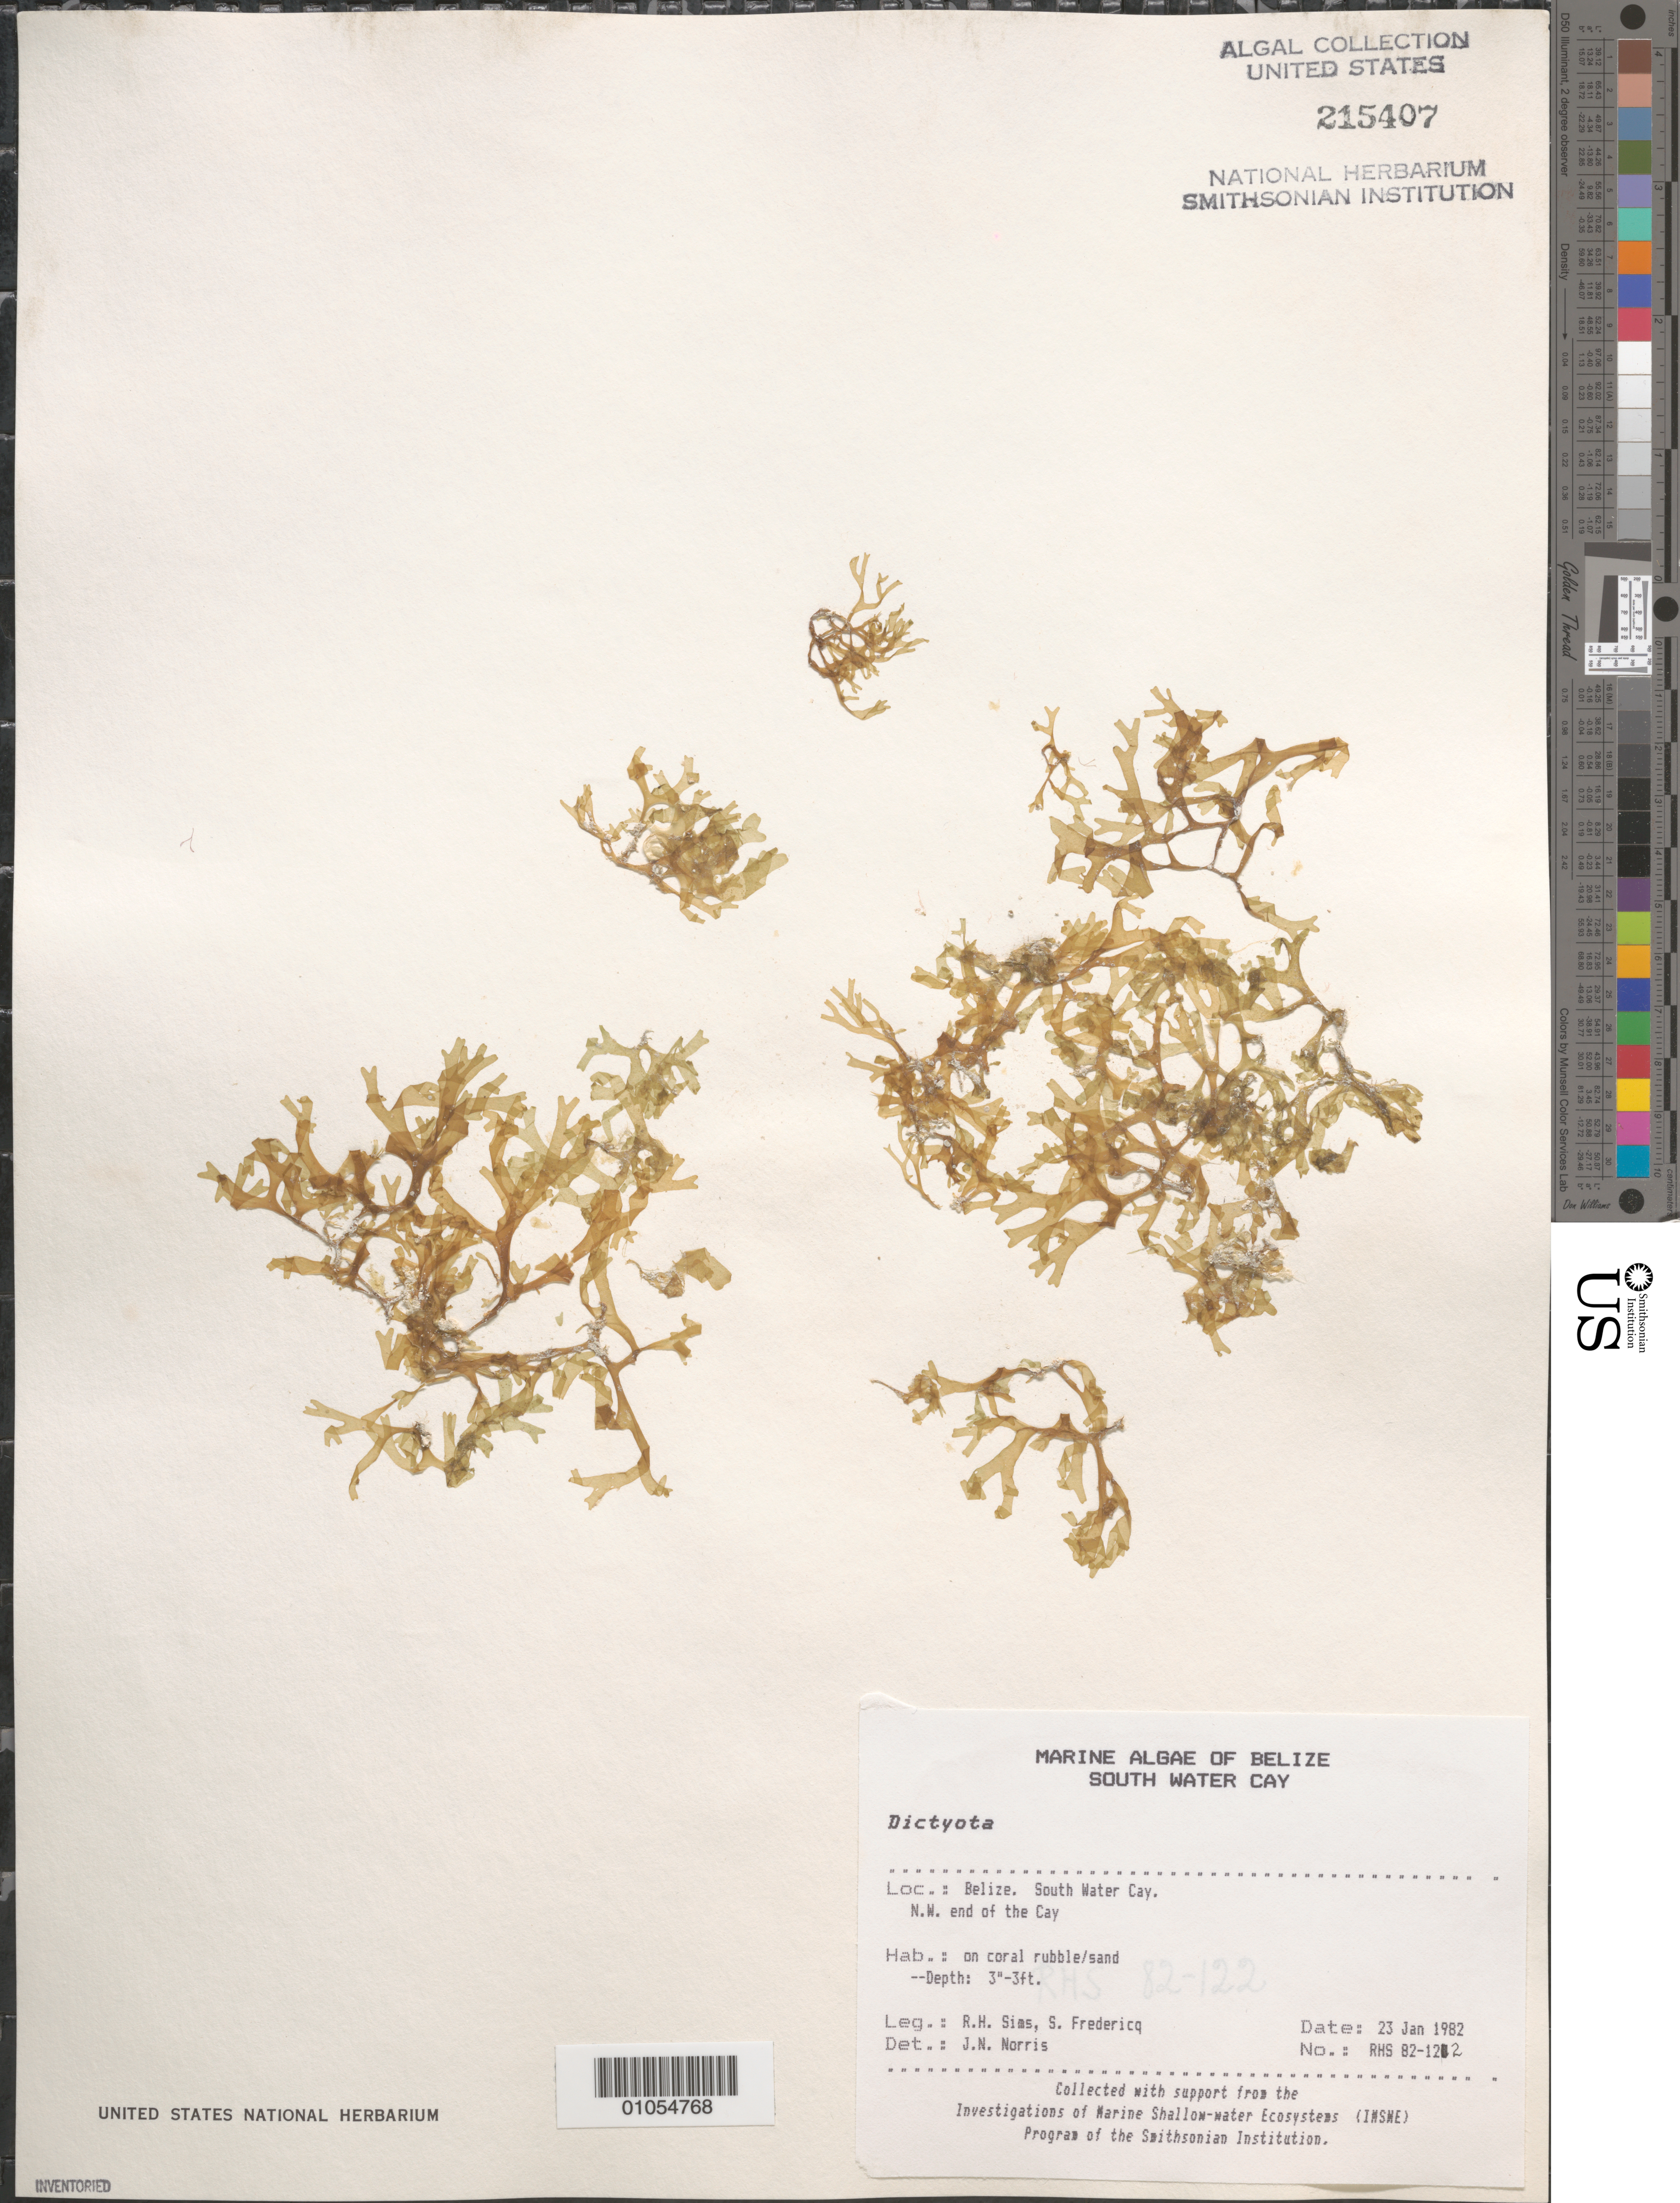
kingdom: Chromista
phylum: Ochrophyta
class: Phaeophyceae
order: Dictyotales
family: Dictyotaceae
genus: Dictyota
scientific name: Dictyota sp.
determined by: Norris, James N.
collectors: R. H. Sims & S. Fredericq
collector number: RHS 82-122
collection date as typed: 23 Jan 1982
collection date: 1982-01-23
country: Belize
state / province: Stann Creek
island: South Water Cay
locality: Northwest end of cay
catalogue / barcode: US 215407